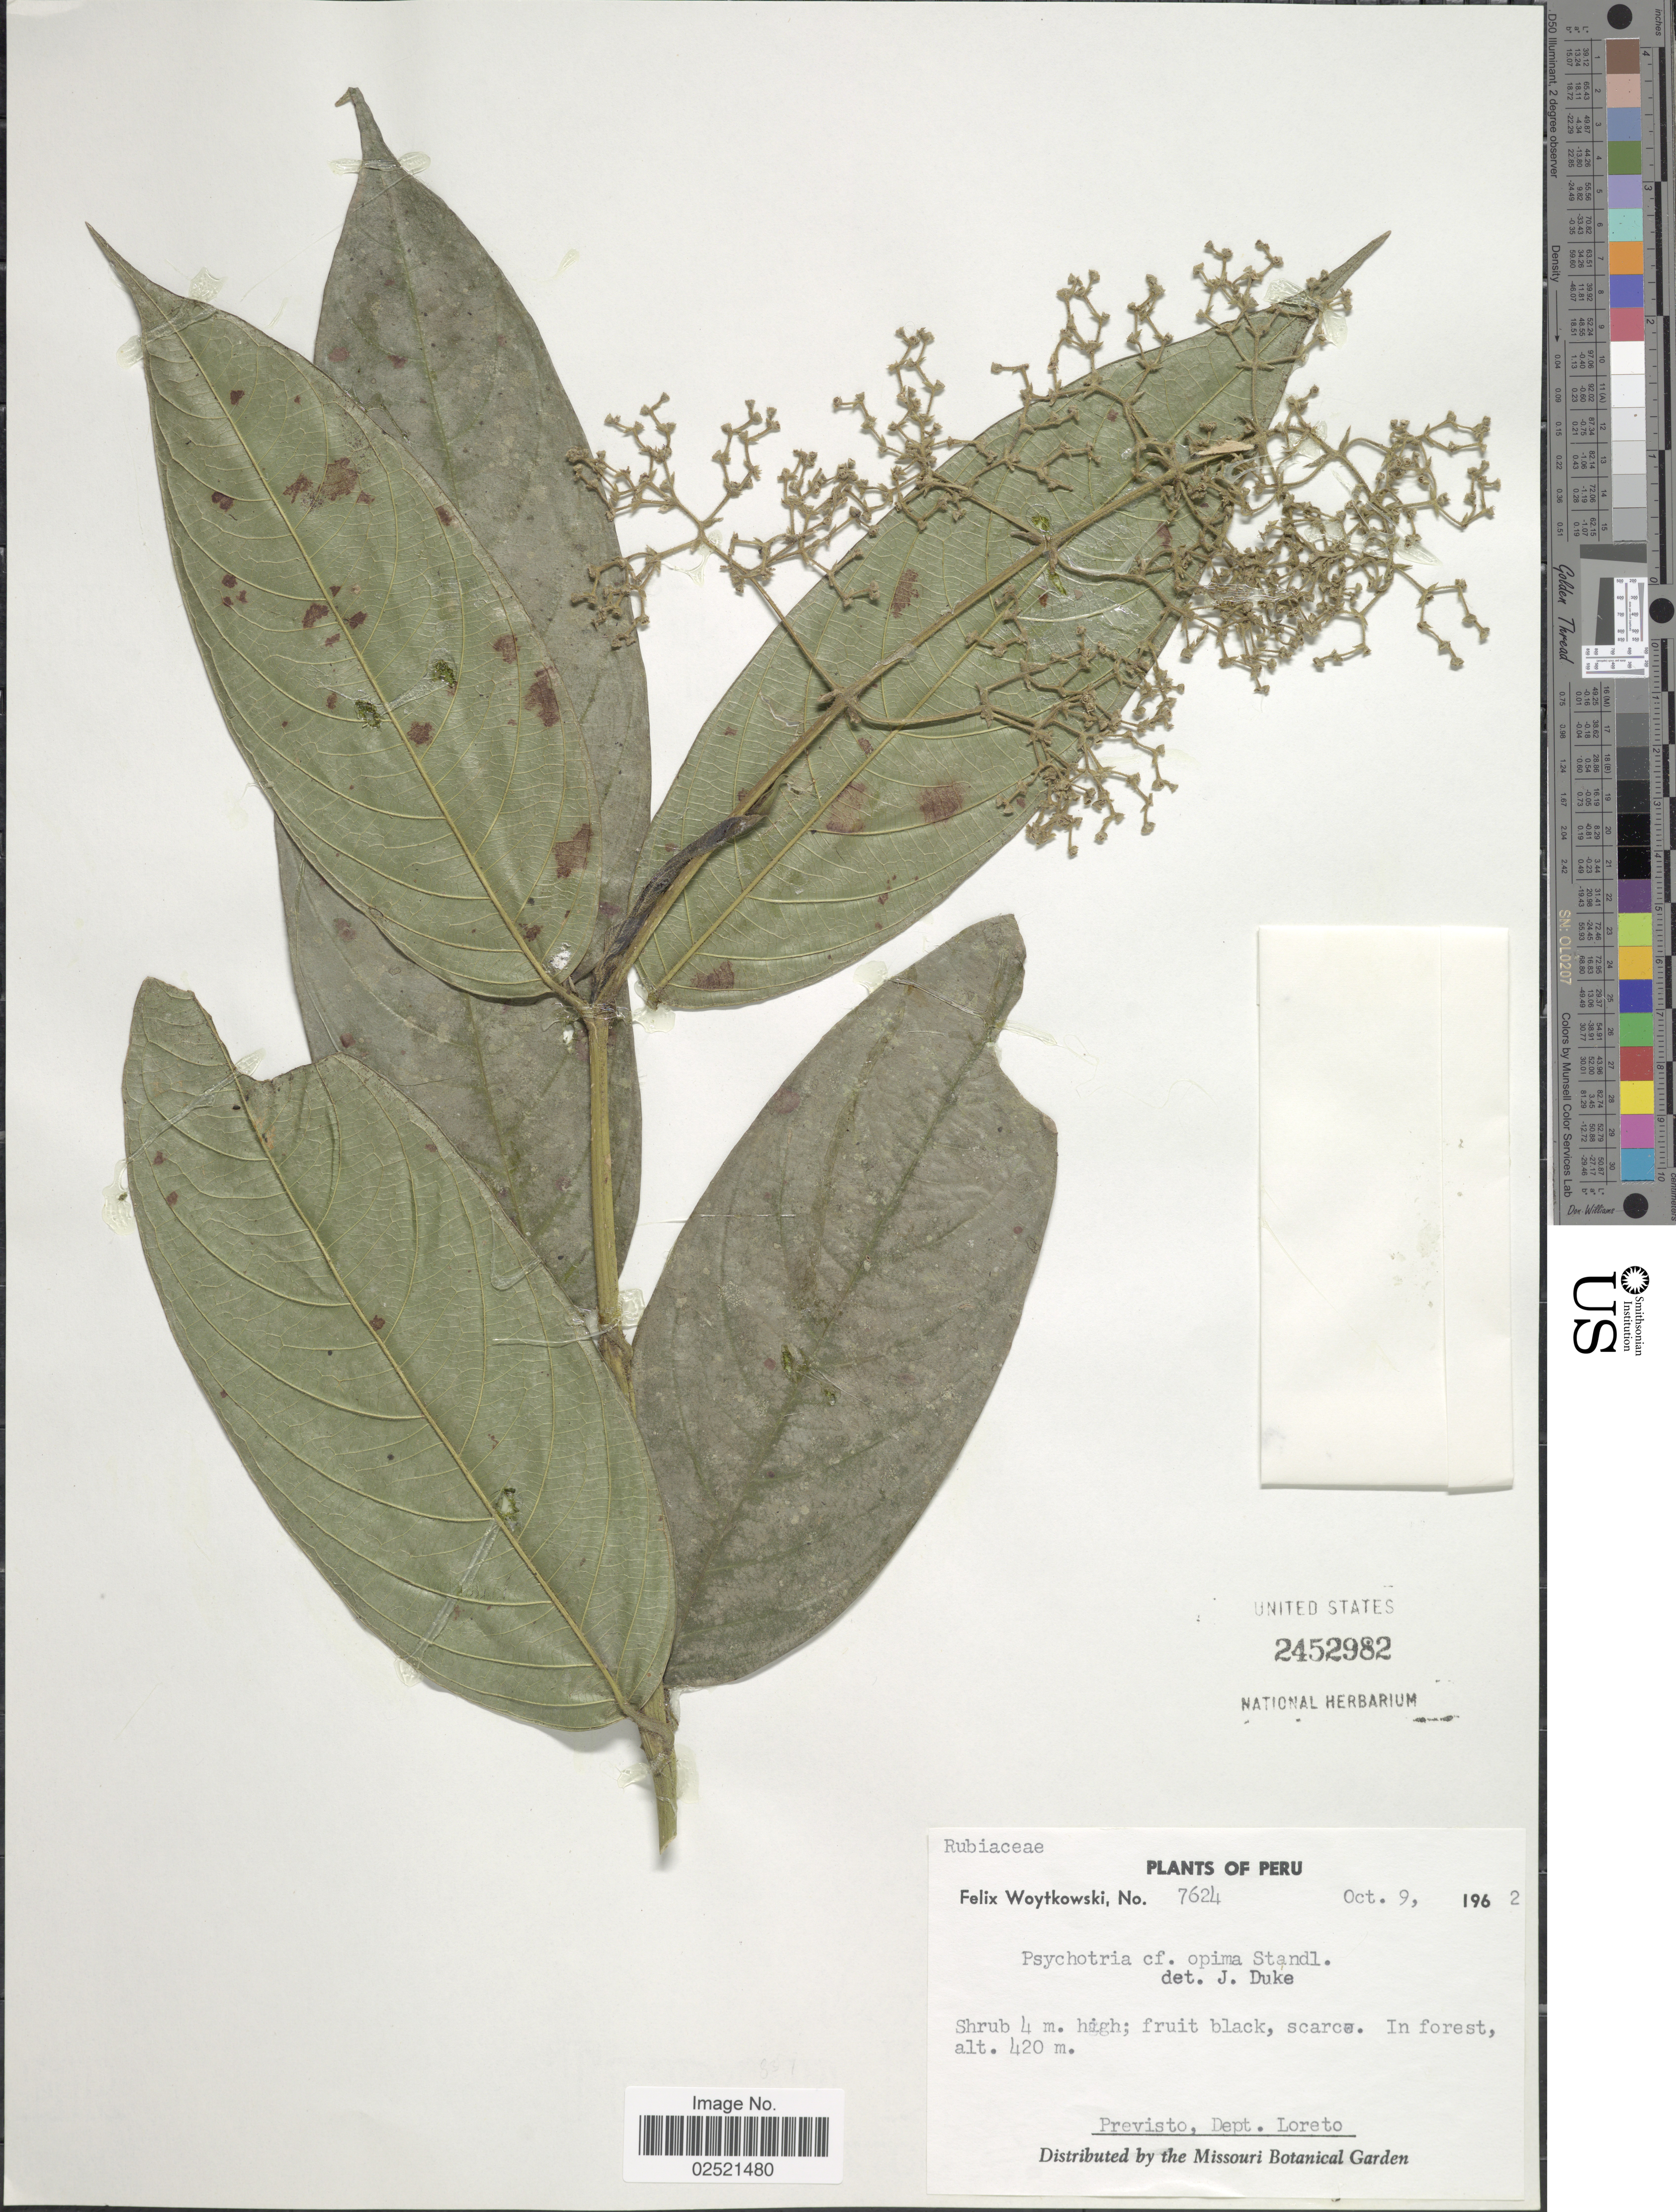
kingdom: Plantae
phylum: Tracheophyta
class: Magnoliopsida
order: Gentianales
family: Rubiaceae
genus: Psychotria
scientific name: Psychotria opima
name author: Standl.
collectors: F. Woytkowski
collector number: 7624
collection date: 1962-10-09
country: Peru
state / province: Loreto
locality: Previsto, in forest.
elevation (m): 420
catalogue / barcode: US 2452982